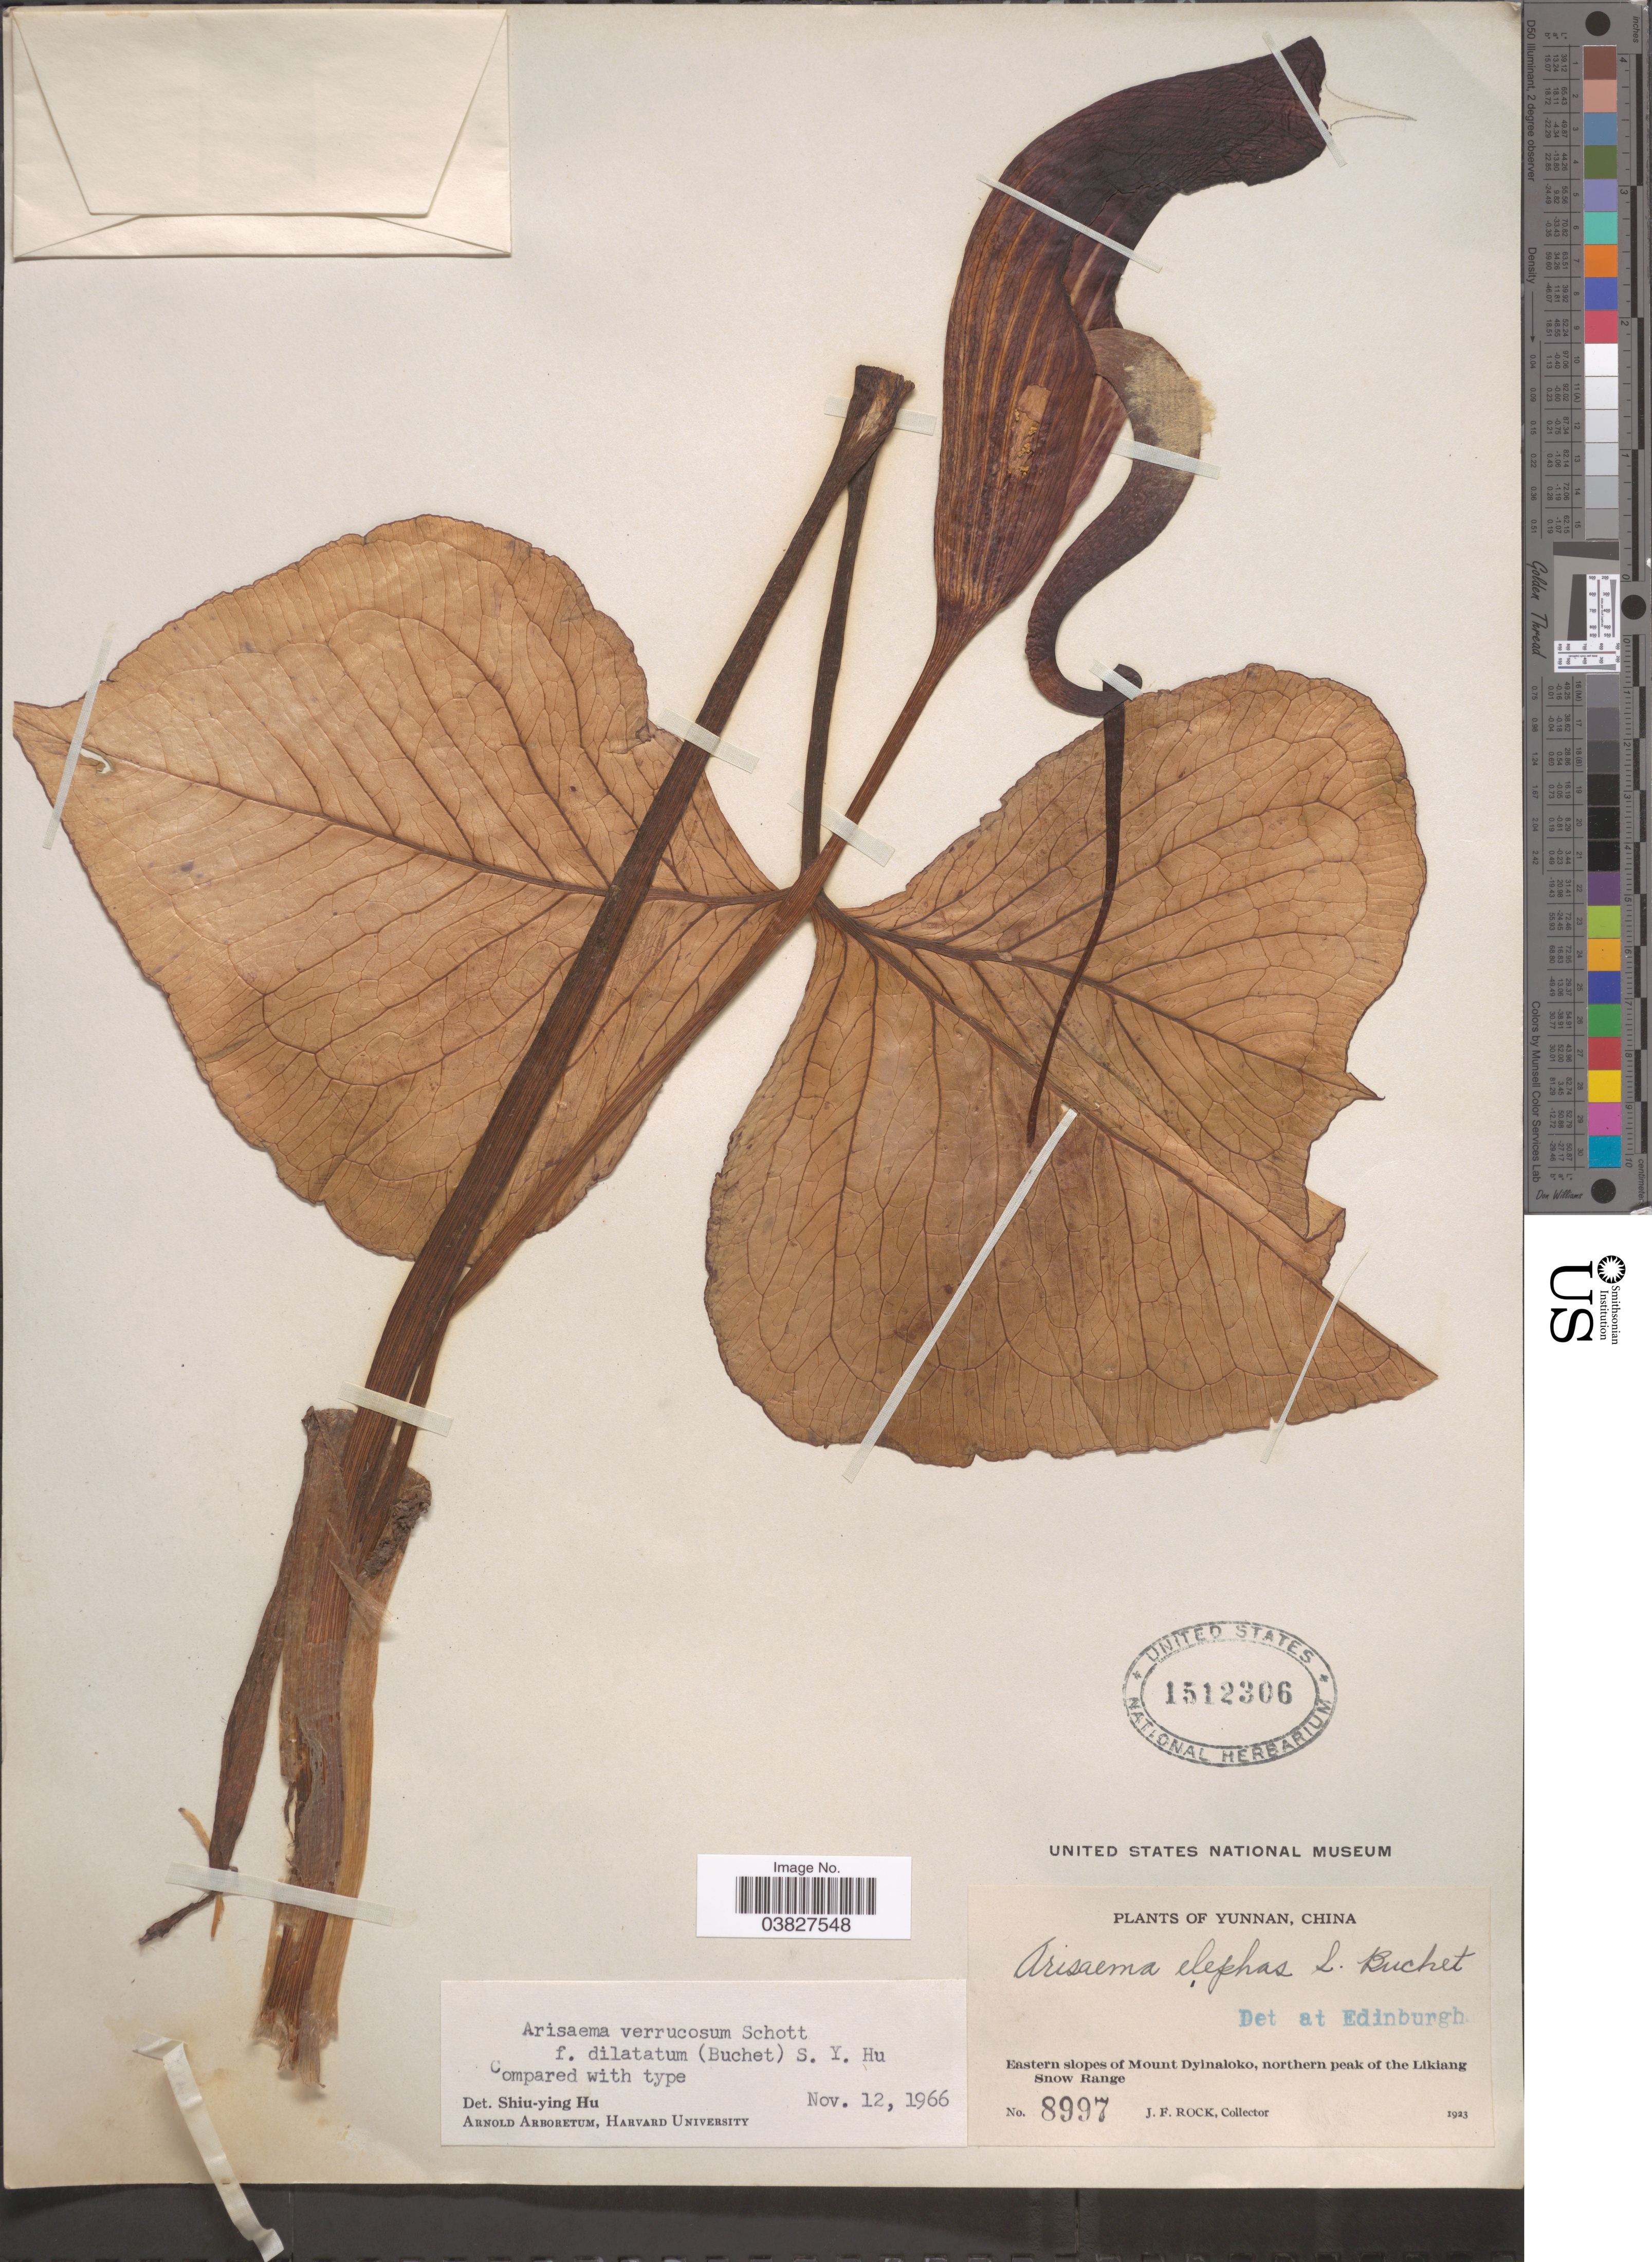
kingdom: Plantae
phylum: Tracheophyta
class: Liliopsida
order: Alismatales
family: Araceae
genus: Arisaema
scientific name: Arisaema elephas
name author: Buchet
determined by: Ma, Zheng Xu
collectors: J. Rock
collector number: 8997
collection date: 1923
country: China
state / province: Yunnan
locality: Eastern slopes of Mount Dyinaloko, northern peak of the Likiang Snow Range.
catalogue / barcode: US 1512306